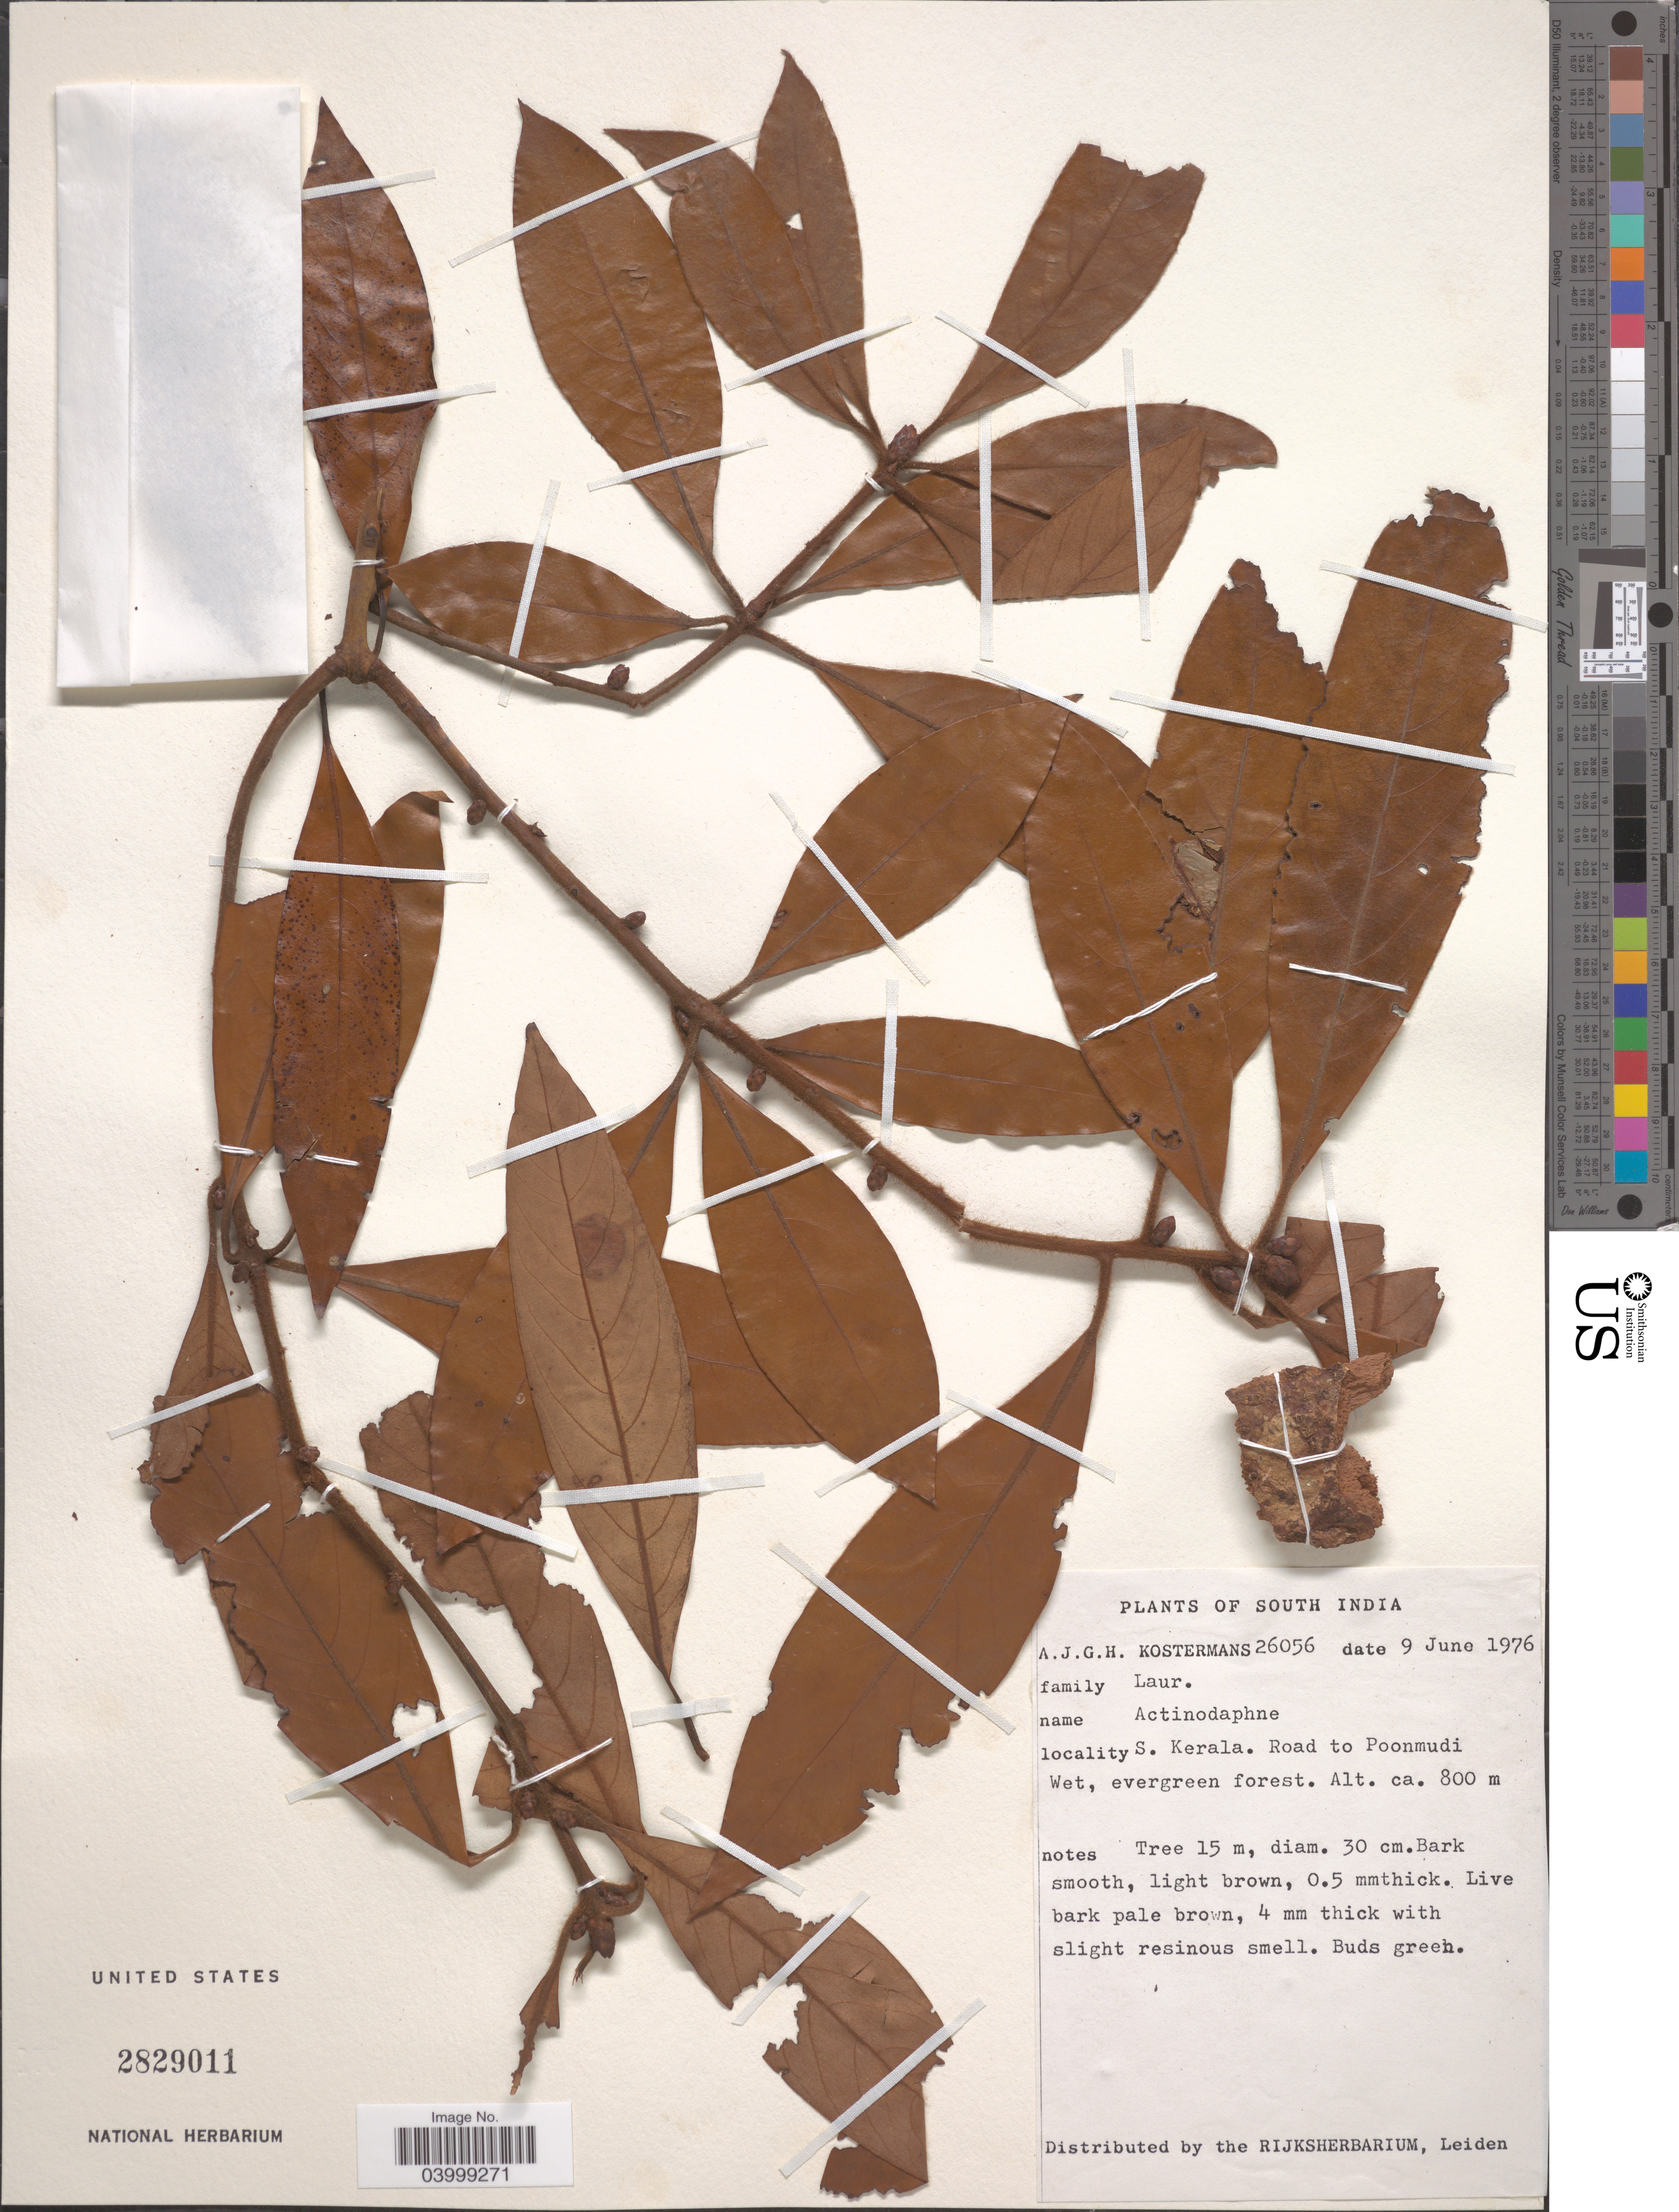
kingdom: Plantae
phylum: Tracheophyta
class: Magnoliopsida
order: Laurales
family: Lauraceae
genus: Actinodaphne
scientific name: Actinodaphne sp.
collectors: A. J. G. Kostermans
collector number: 26056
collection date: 1976-06-09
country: India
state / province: Kerala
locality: South India. S. Kerala. Road to Poonmudi .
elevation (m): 800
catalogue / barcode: US 2829011